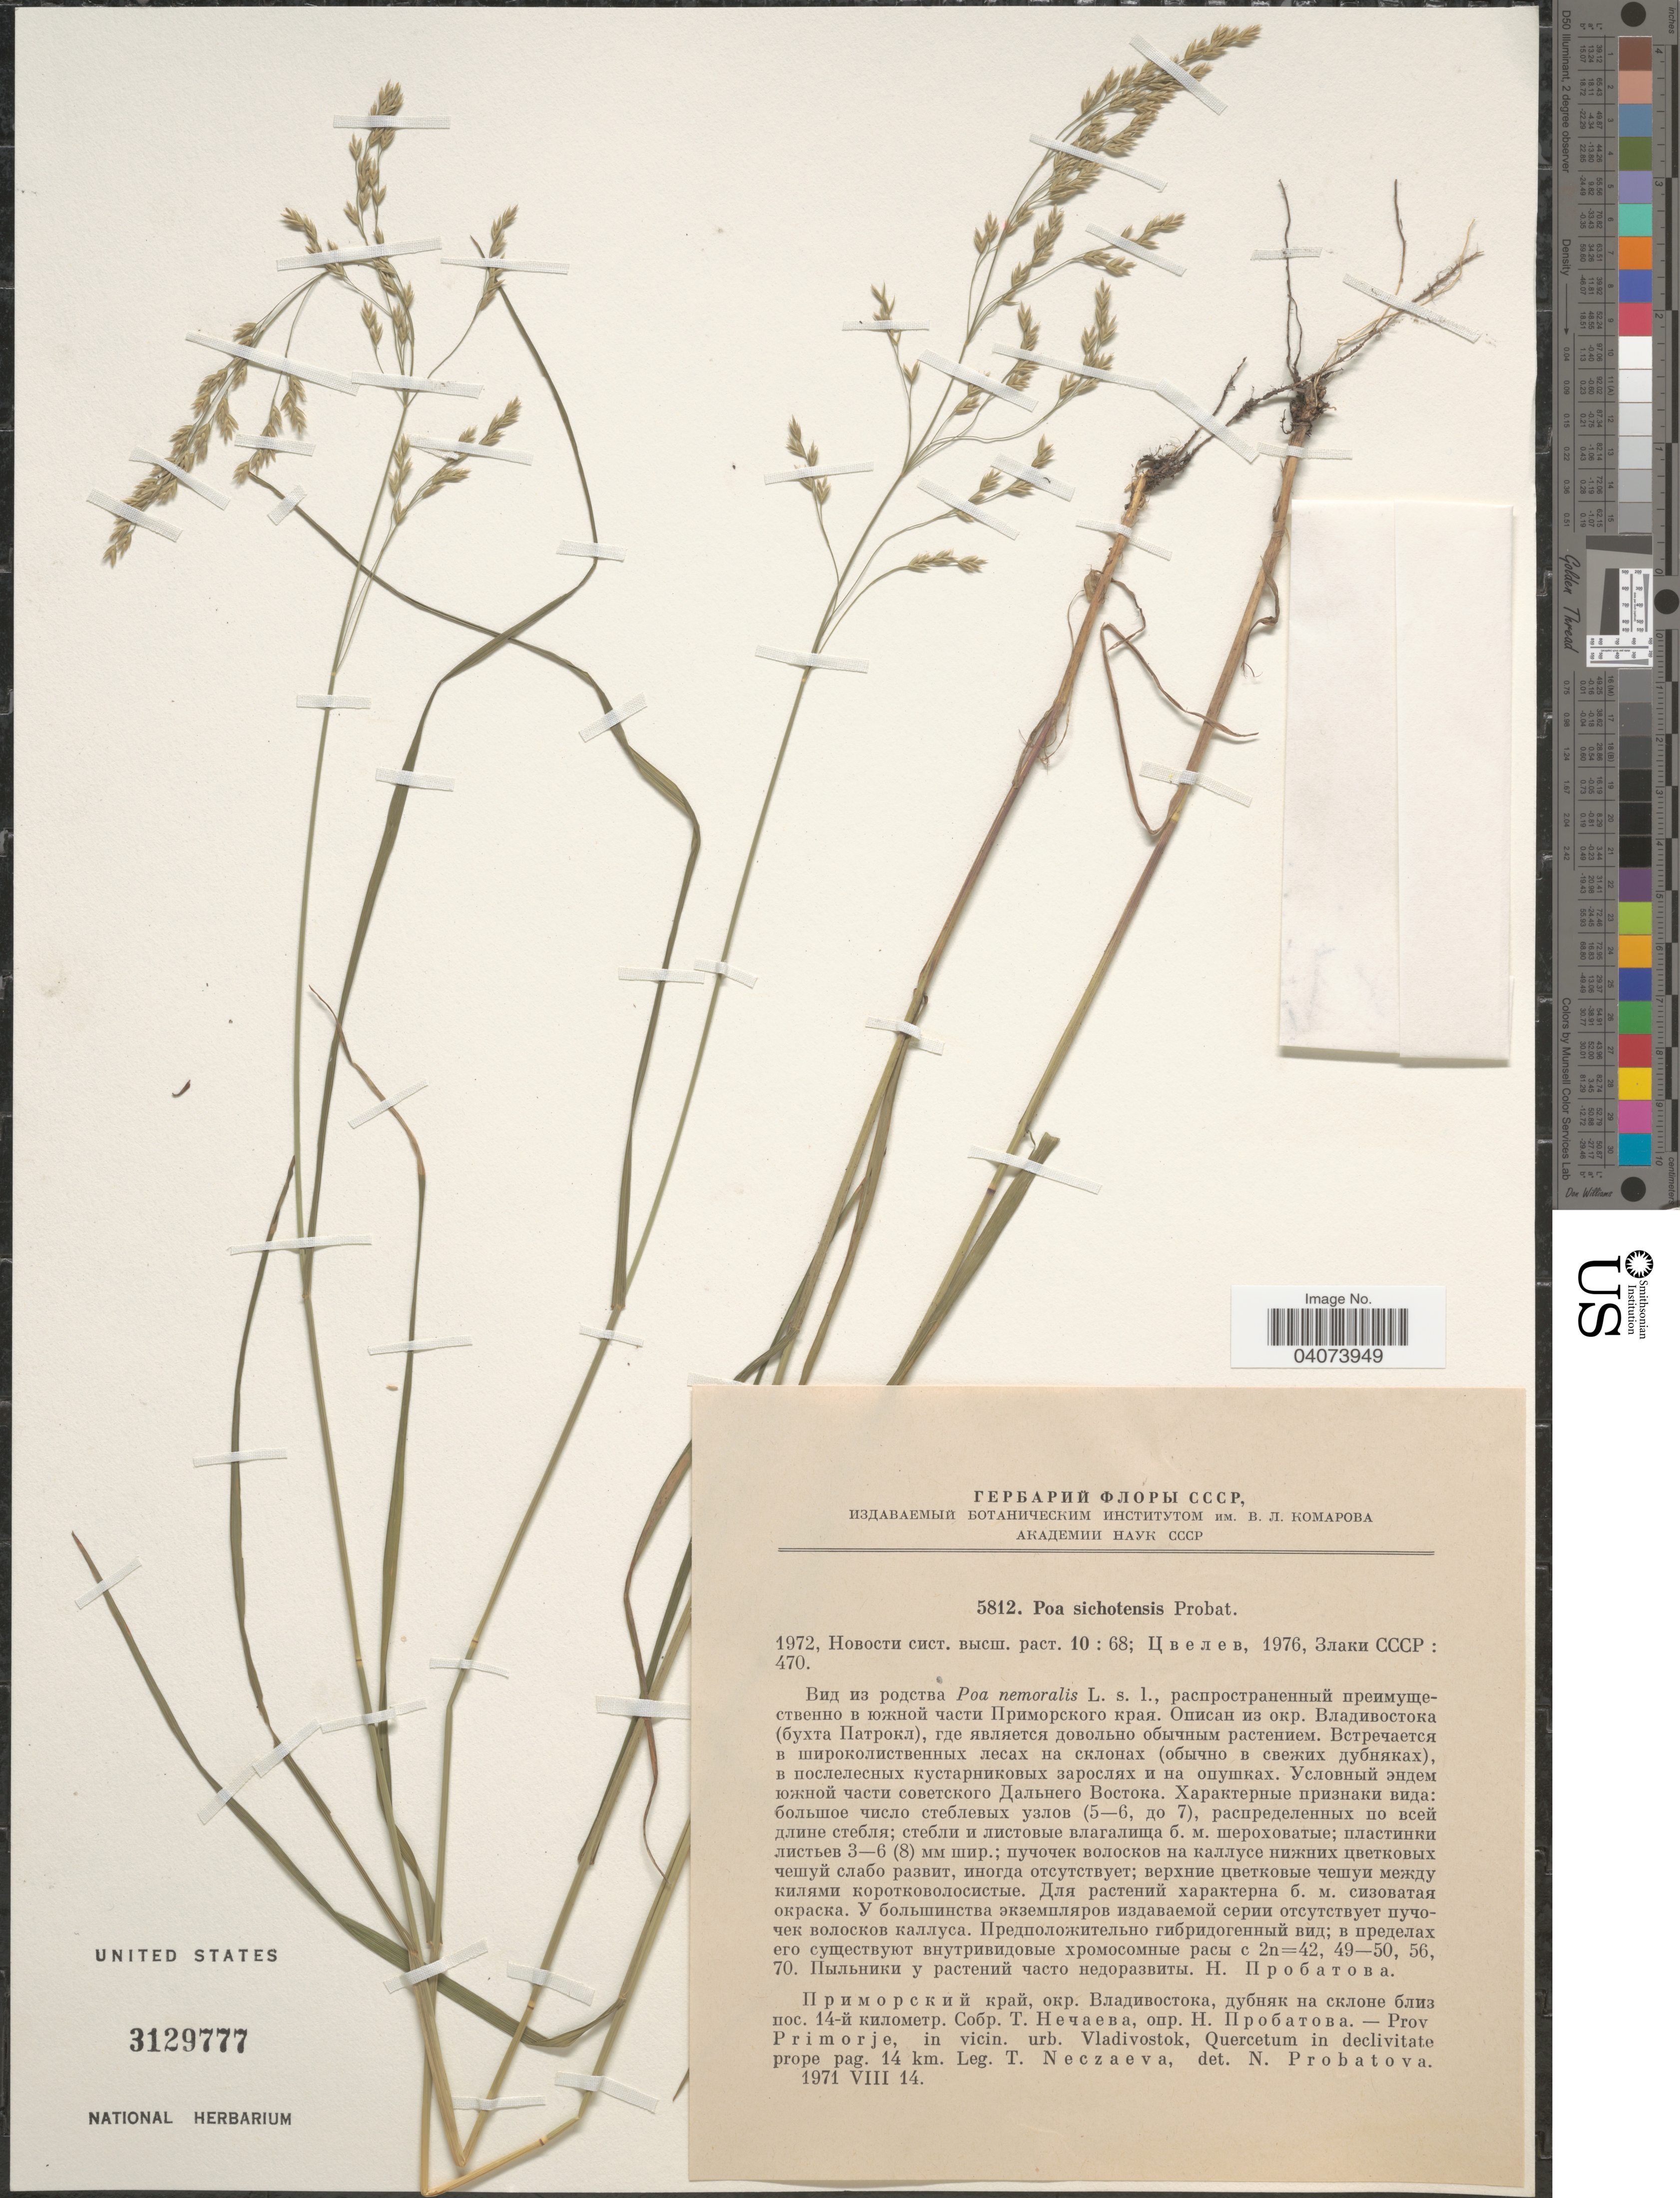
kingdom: Plantae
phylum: Tracheophyta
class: Liliopsida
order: Poales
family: Poaceae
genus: Poa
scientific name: Poa sichotensis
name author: Prob.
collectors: T. Neczaeva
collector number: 5812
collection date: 1971-08-14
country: Russian Federation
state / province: Primorsky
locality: Prov. Primorje. In vicin. urb. Vladivostok, Quercetum in declivitate prope pag. 14 km.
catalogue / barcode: US 3129777